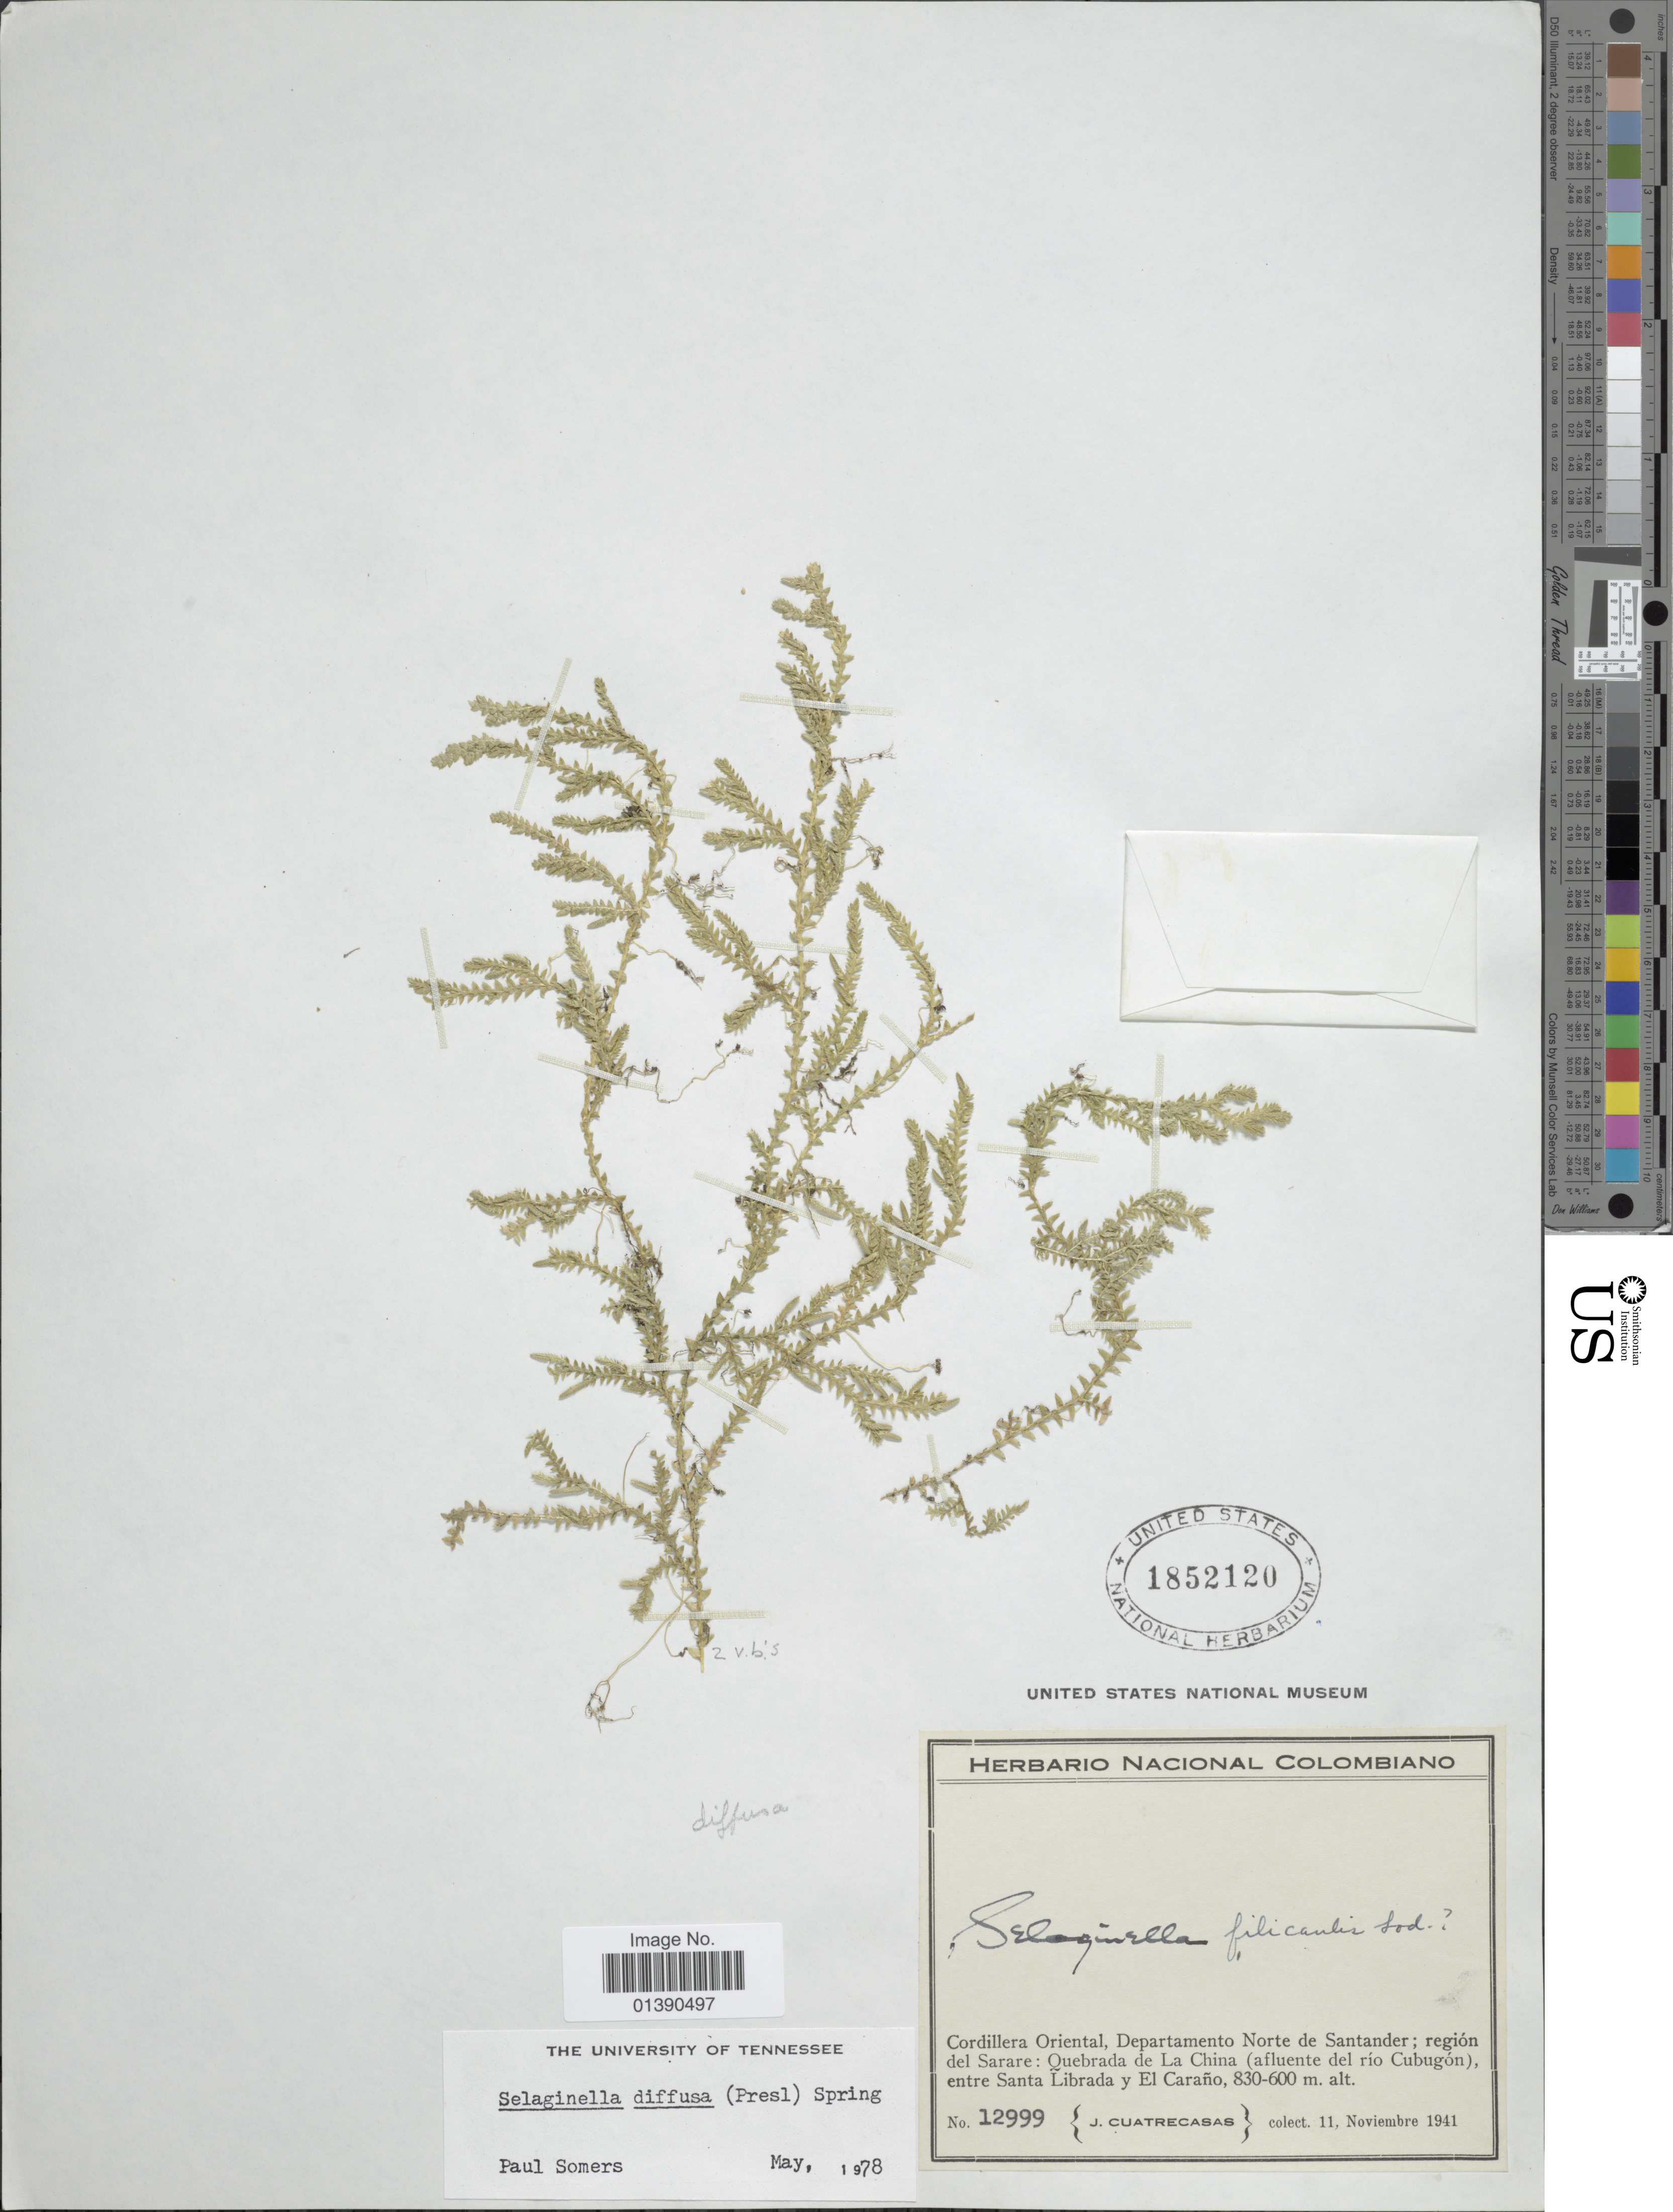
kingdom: Plantae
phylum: Tracheophyta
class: Lycopodiopsida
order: Selaginellales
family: Selaginellaceae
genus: Selaginella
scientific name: Selaginella diffusa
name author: (C. Presl) Spring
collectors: J. Cuatrecasas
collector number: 12999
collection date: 1941-11-11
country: Colombia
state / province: Norte de Santander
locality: Cordillera Oriental; región del Sarare: Quebrada de La China (afluente del río Cubugón), entre Santa Librada y El Caraño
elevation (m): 600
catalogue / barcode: US 1852120